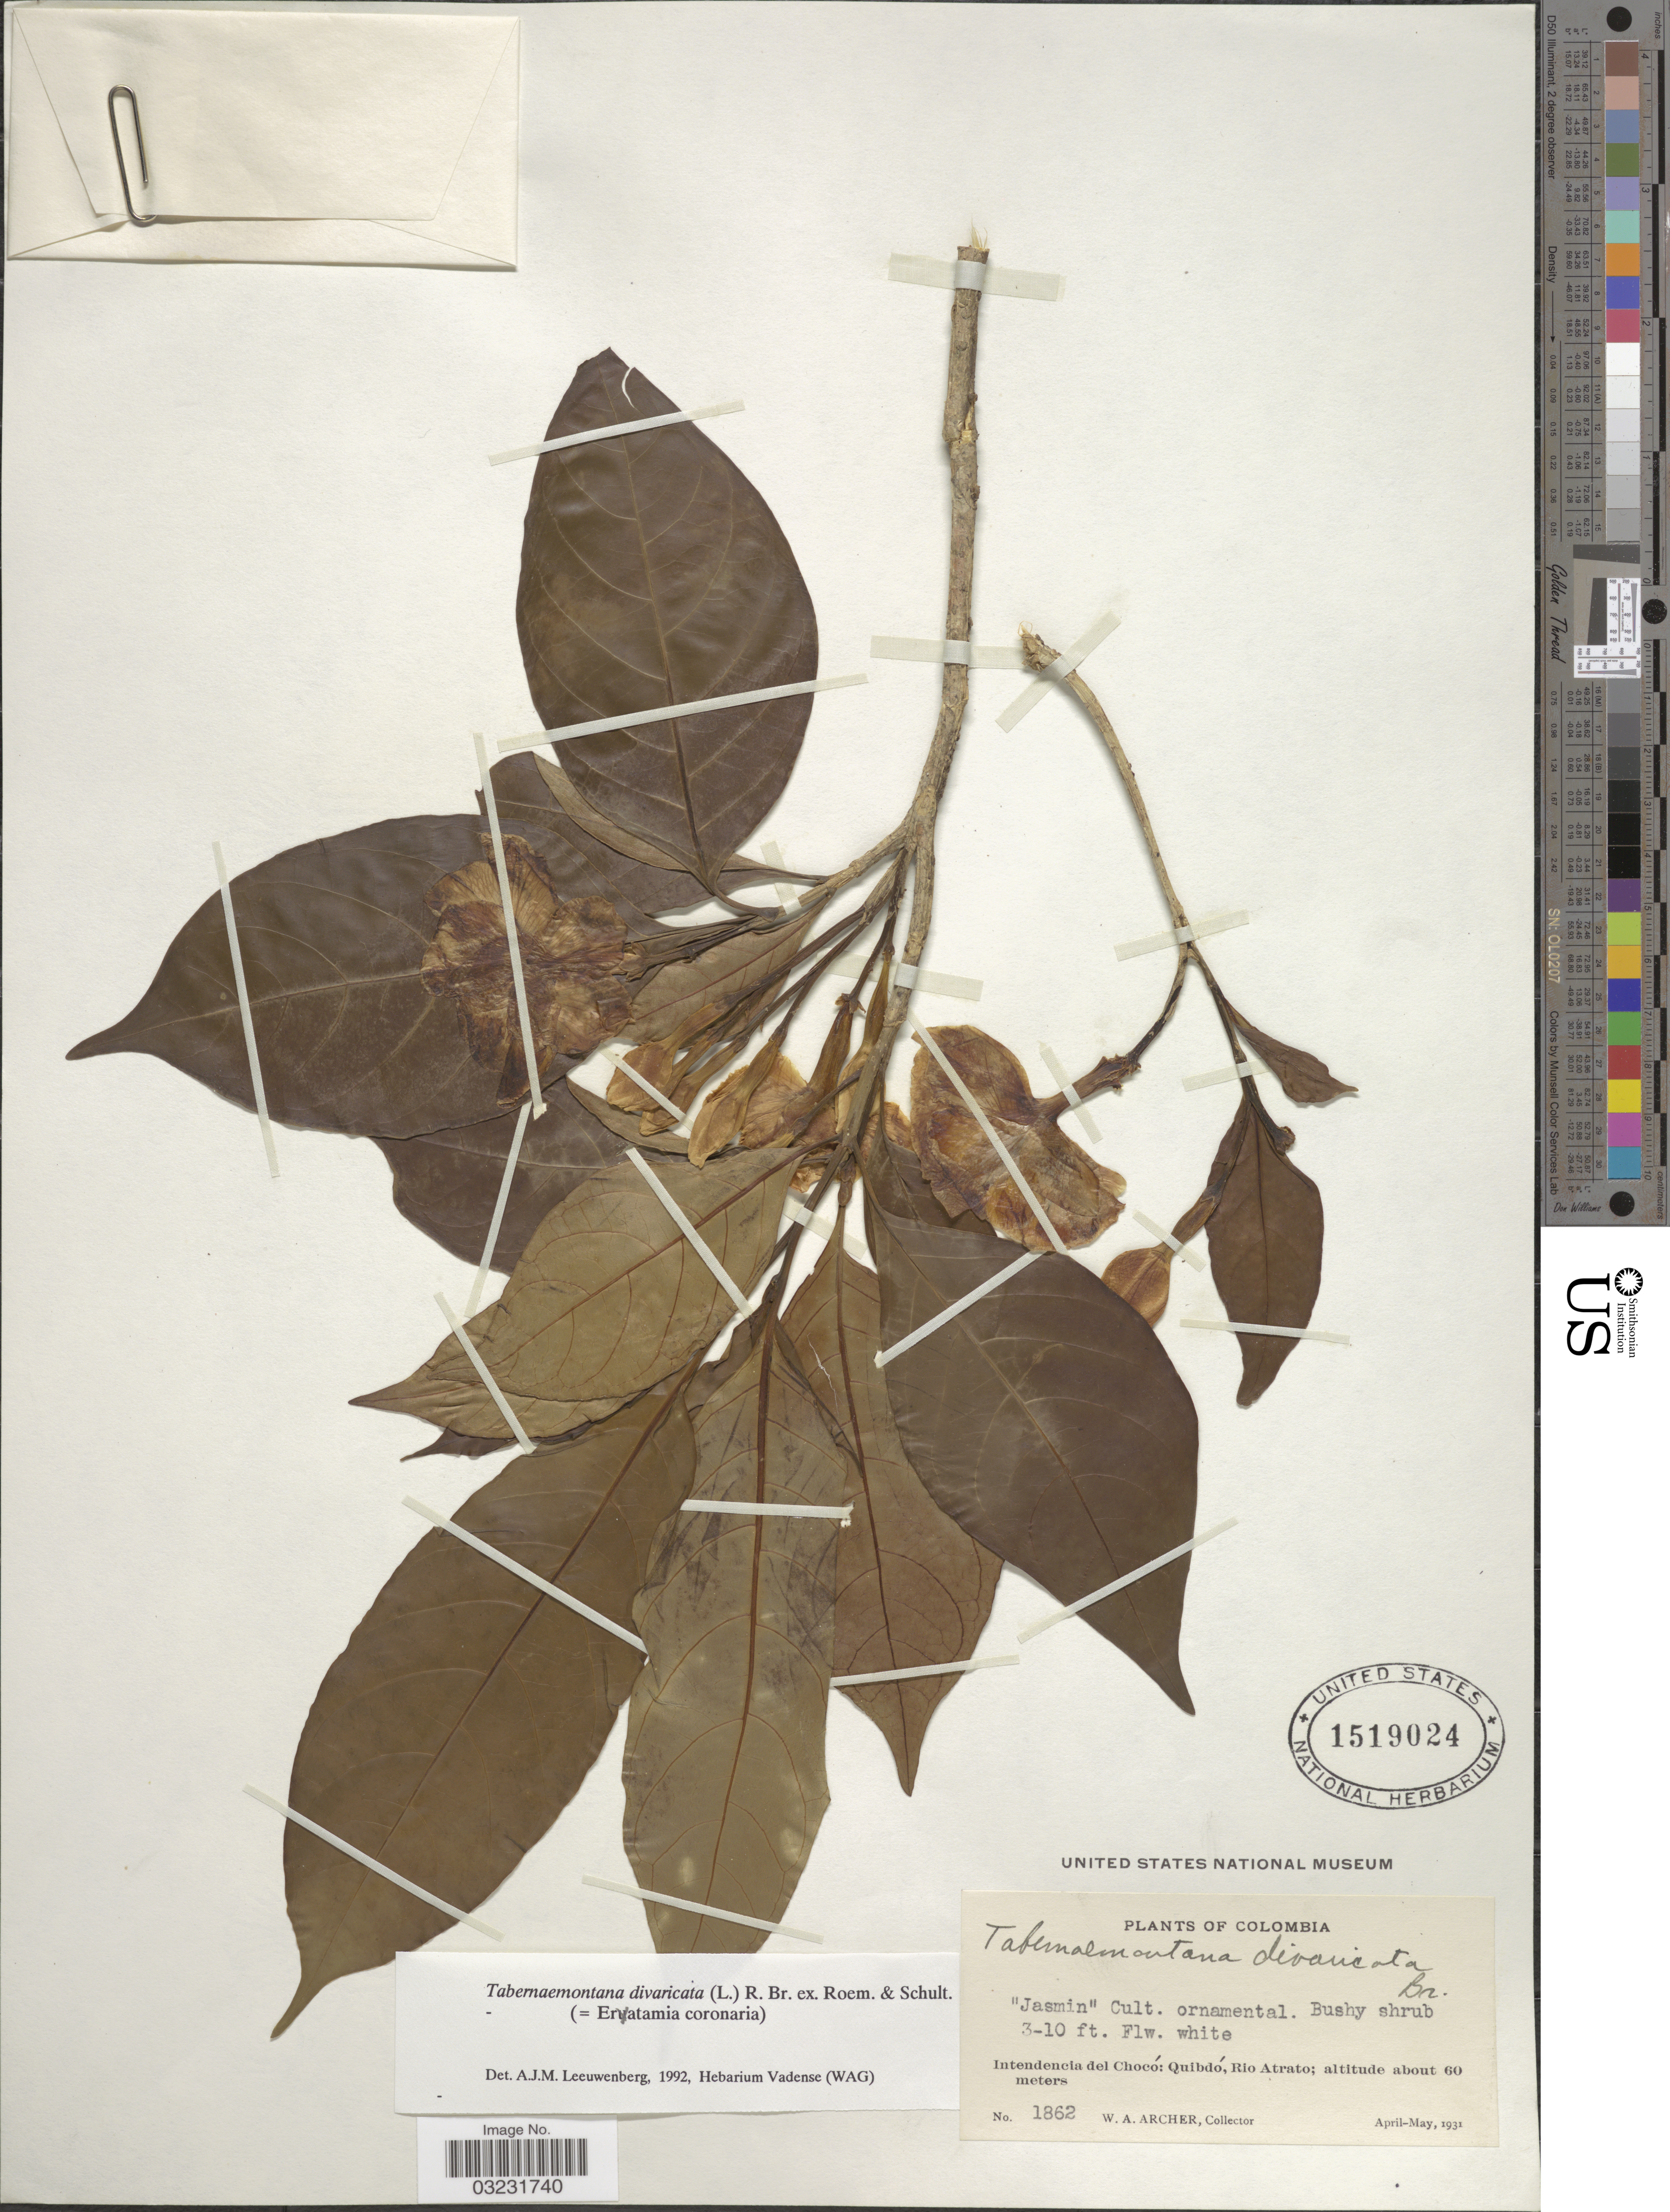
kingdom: Plantae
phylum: Tracheophyta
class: Magnoliopsida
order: Gentianales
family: Apocynaceae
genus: Tabernaemontana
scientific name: Tabernaemontana divaricata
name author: (L.) R. Br. ex Roem. & Schult.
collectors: W. Archer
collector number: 1862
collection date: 1931-04/1931-05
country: Colombia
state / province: Chocó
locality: Intendencia del Chocó: Quibdó, Rio Atrato.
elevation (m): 60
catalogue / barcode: US 1519024